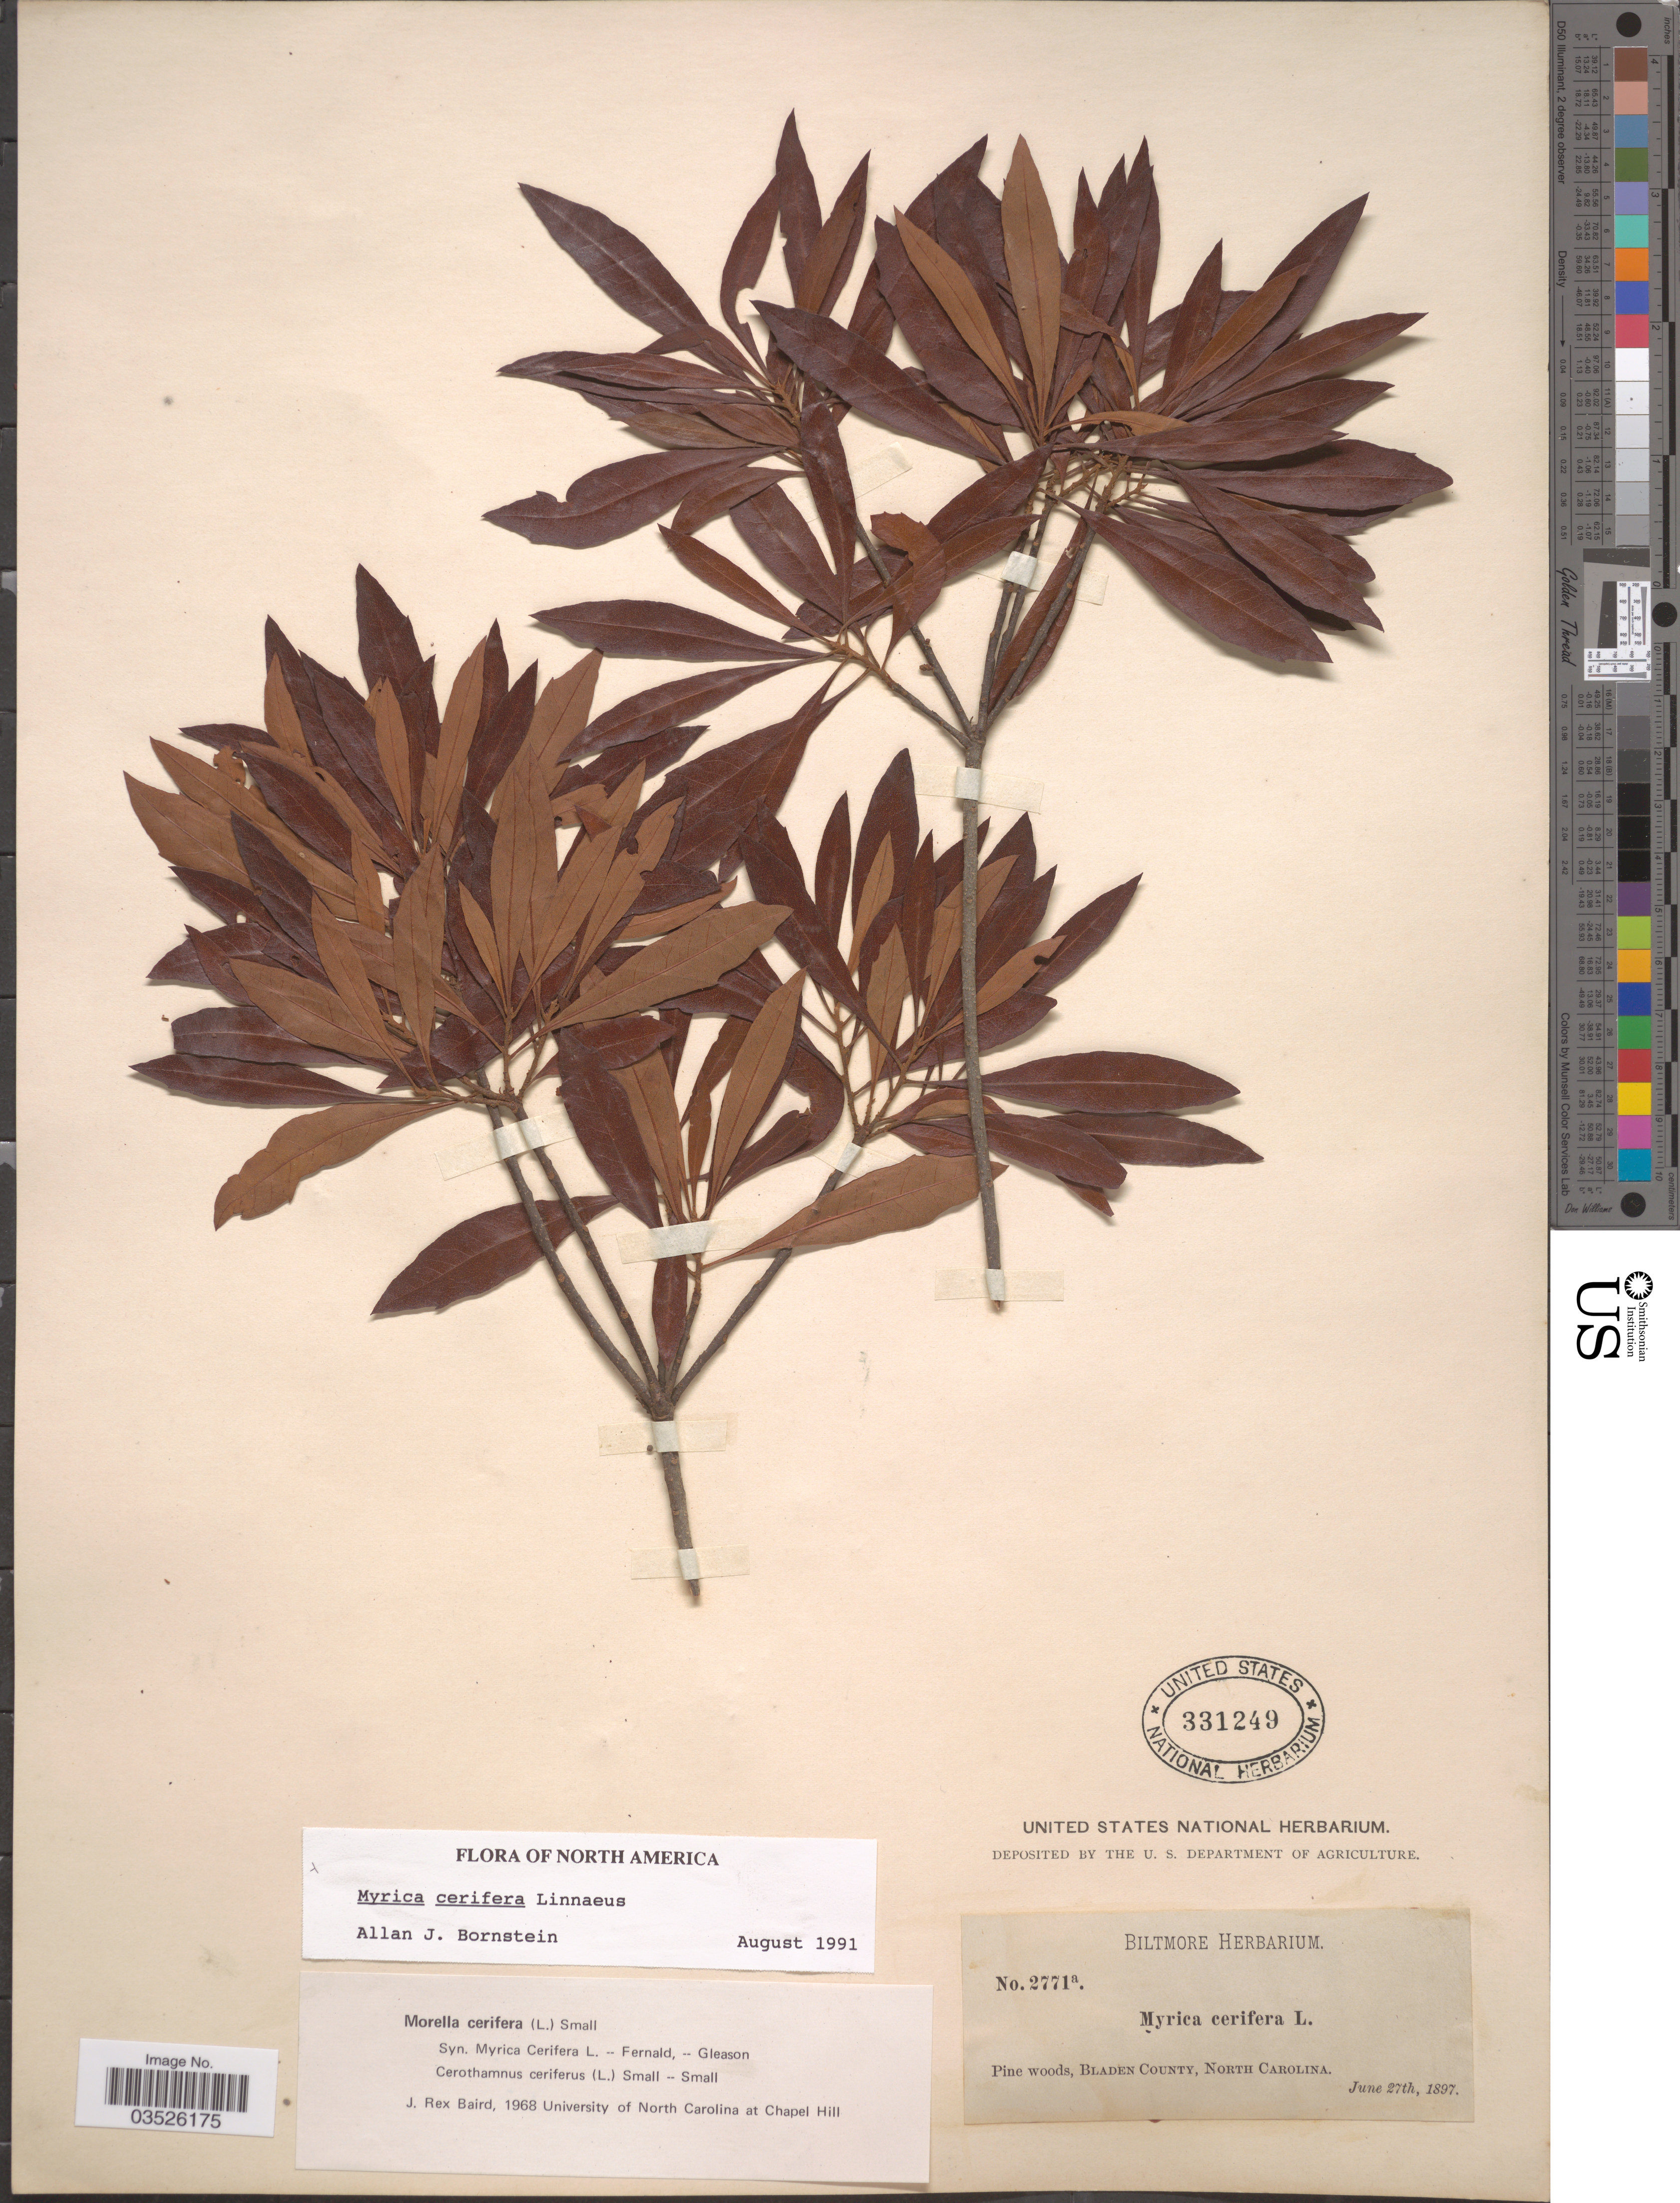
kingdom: Plantae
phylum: Tracheophyta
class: Magnoliopsida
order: Fagales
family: Myricaceae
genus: Morella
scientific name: Morella cerifera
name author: (L.) Small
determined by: Baird, James Rex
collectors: ex herb. Biltmore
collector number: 2771a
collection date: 1897-06-27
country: United States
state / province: North Carolina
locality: Pine woods, Bladen County.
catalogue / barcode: US 331249